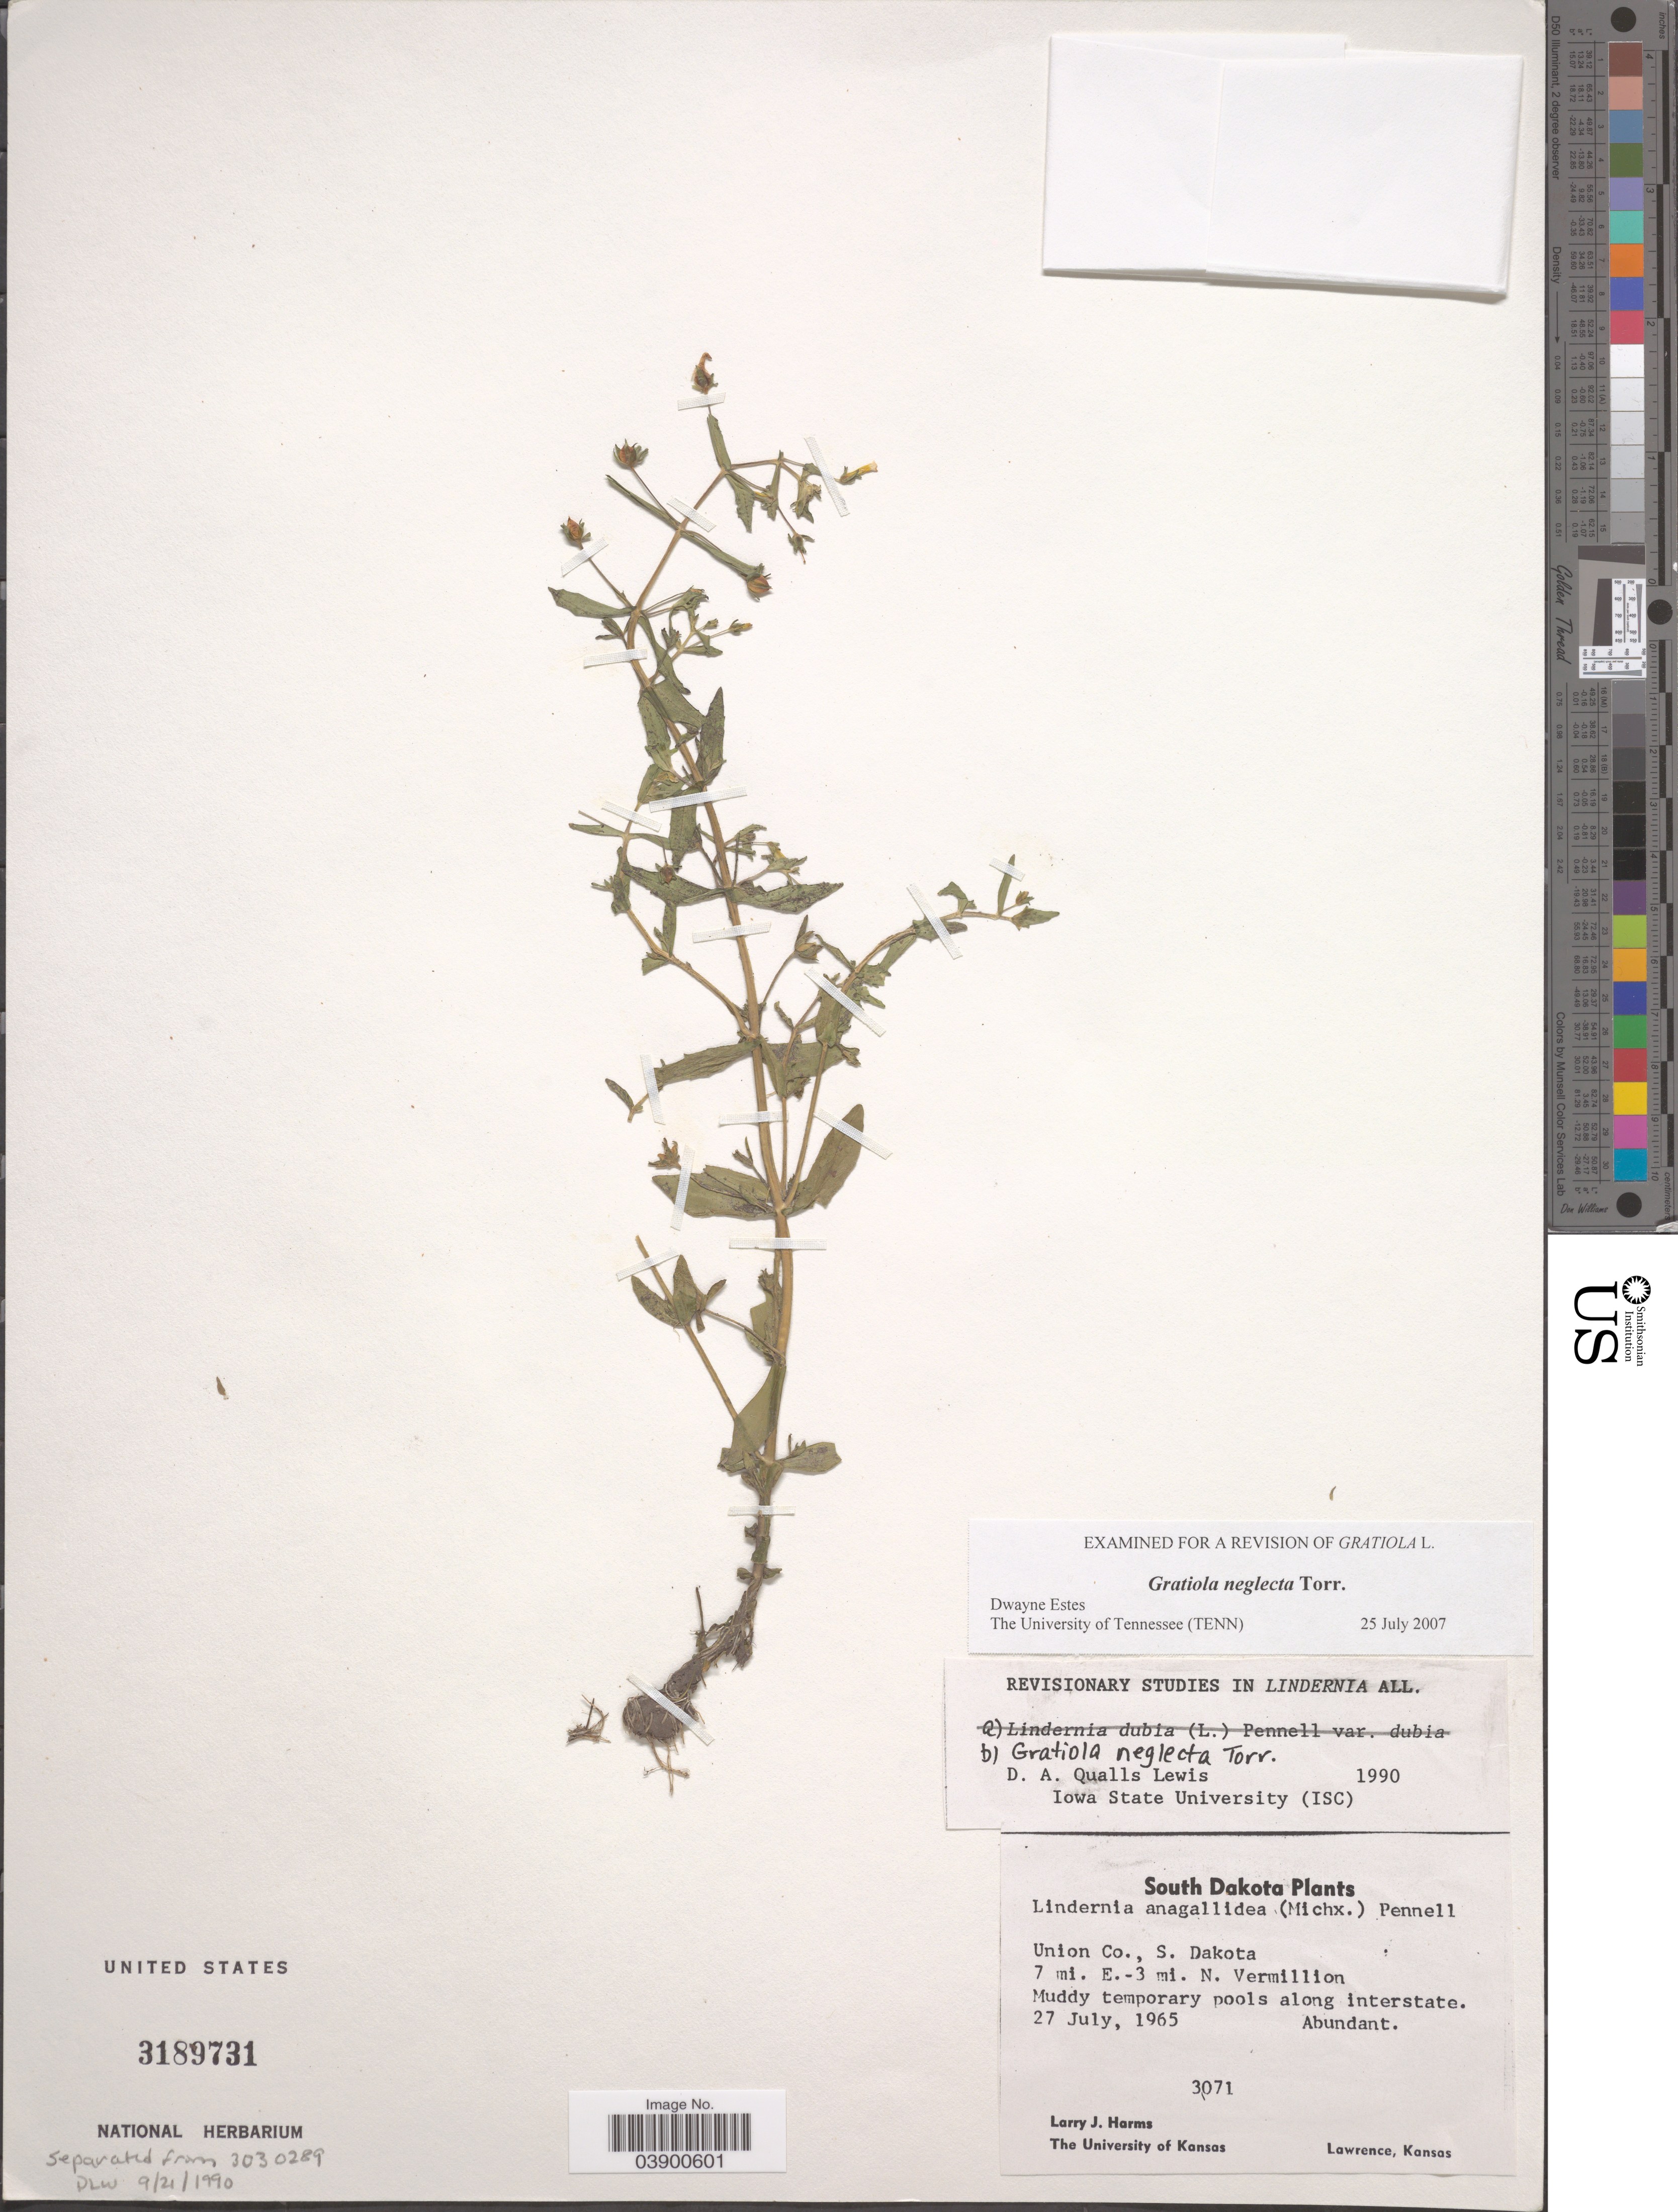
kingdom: Plantae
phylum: Tracheophyta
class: Magnoliopsida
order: Lamiales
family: Plantaginaceae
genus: Gratiola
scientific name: Gratiola neglecta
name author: Torr.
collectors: L. Harms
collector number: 3071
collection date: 1965-07-27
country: United States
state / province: South Dakota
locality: Union Co., 7 mi. E.-3 mi. N. Vermillion.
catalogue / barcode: US 3189731